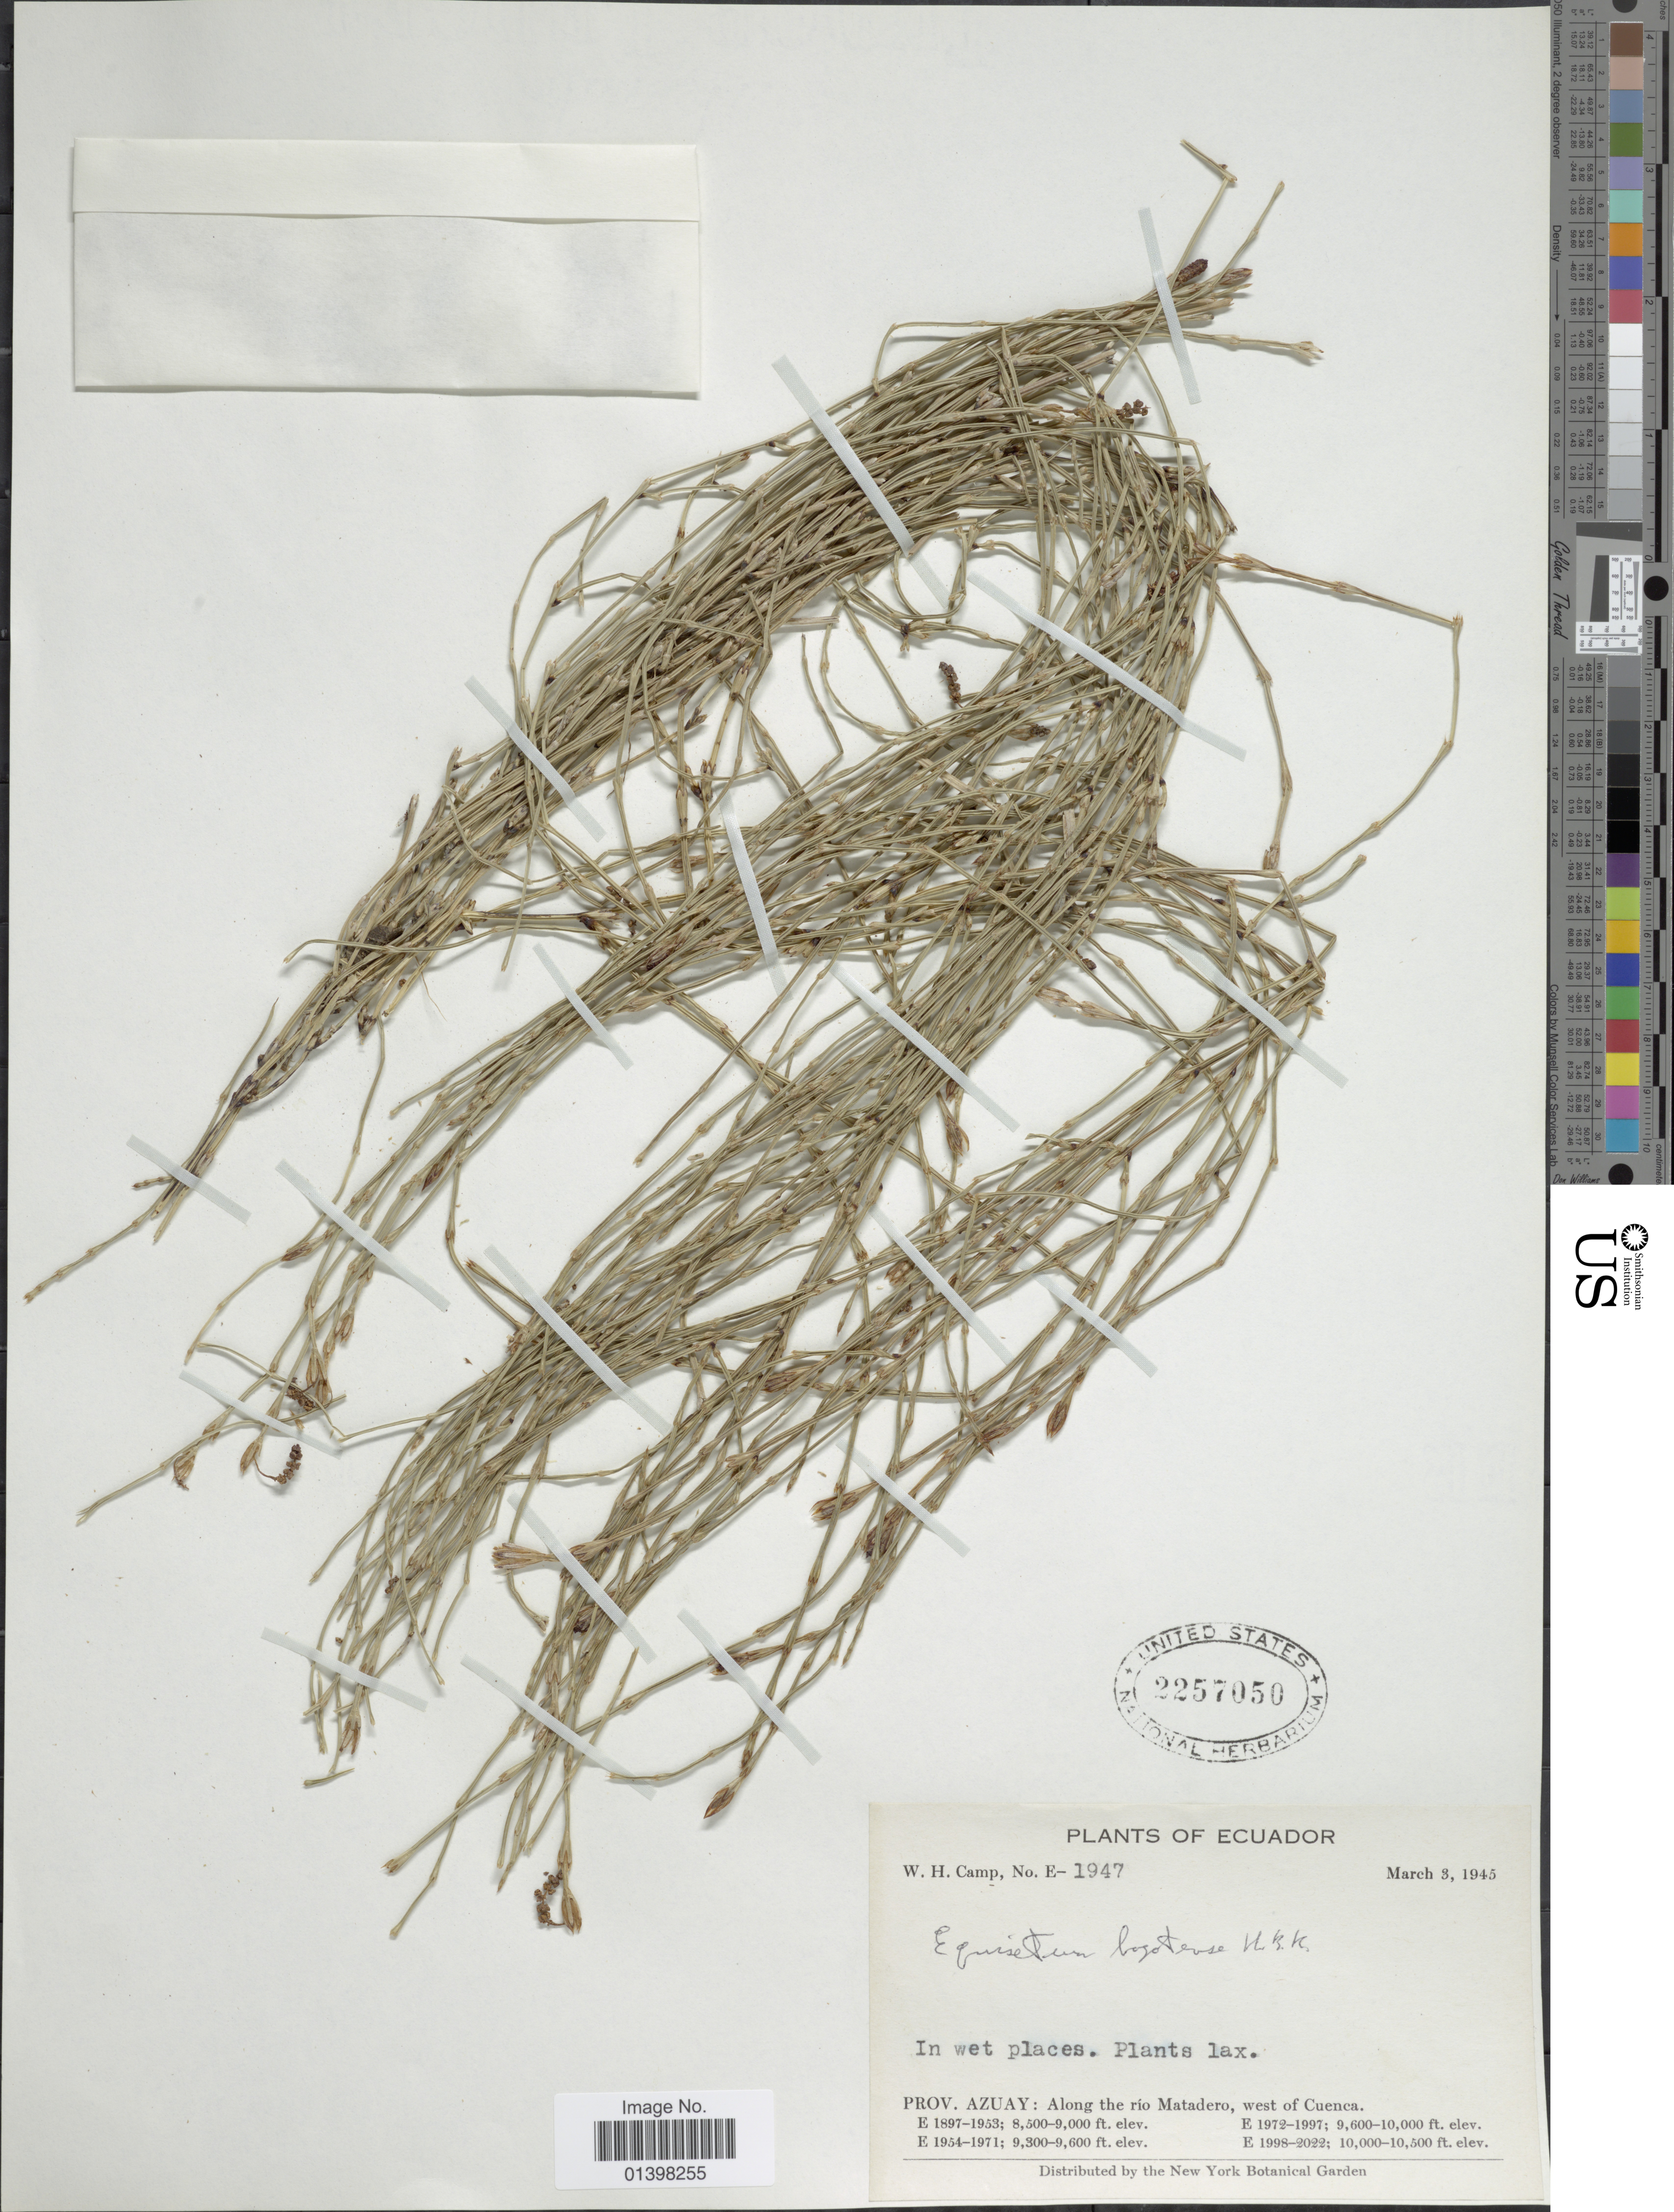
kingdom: Plantae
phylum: Tracheophyta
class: Polypodiopsida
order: Equisetales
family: Equisetaceae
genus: Equisetum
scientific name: Equisetum bogotense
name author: Kunth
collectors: W. H. Camp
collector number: E-1947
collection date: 1945-03-03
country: Ecuador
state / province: Azuay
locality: Along the río Matadero, west of Cuenca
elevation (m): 2591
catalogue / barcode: US 2257050